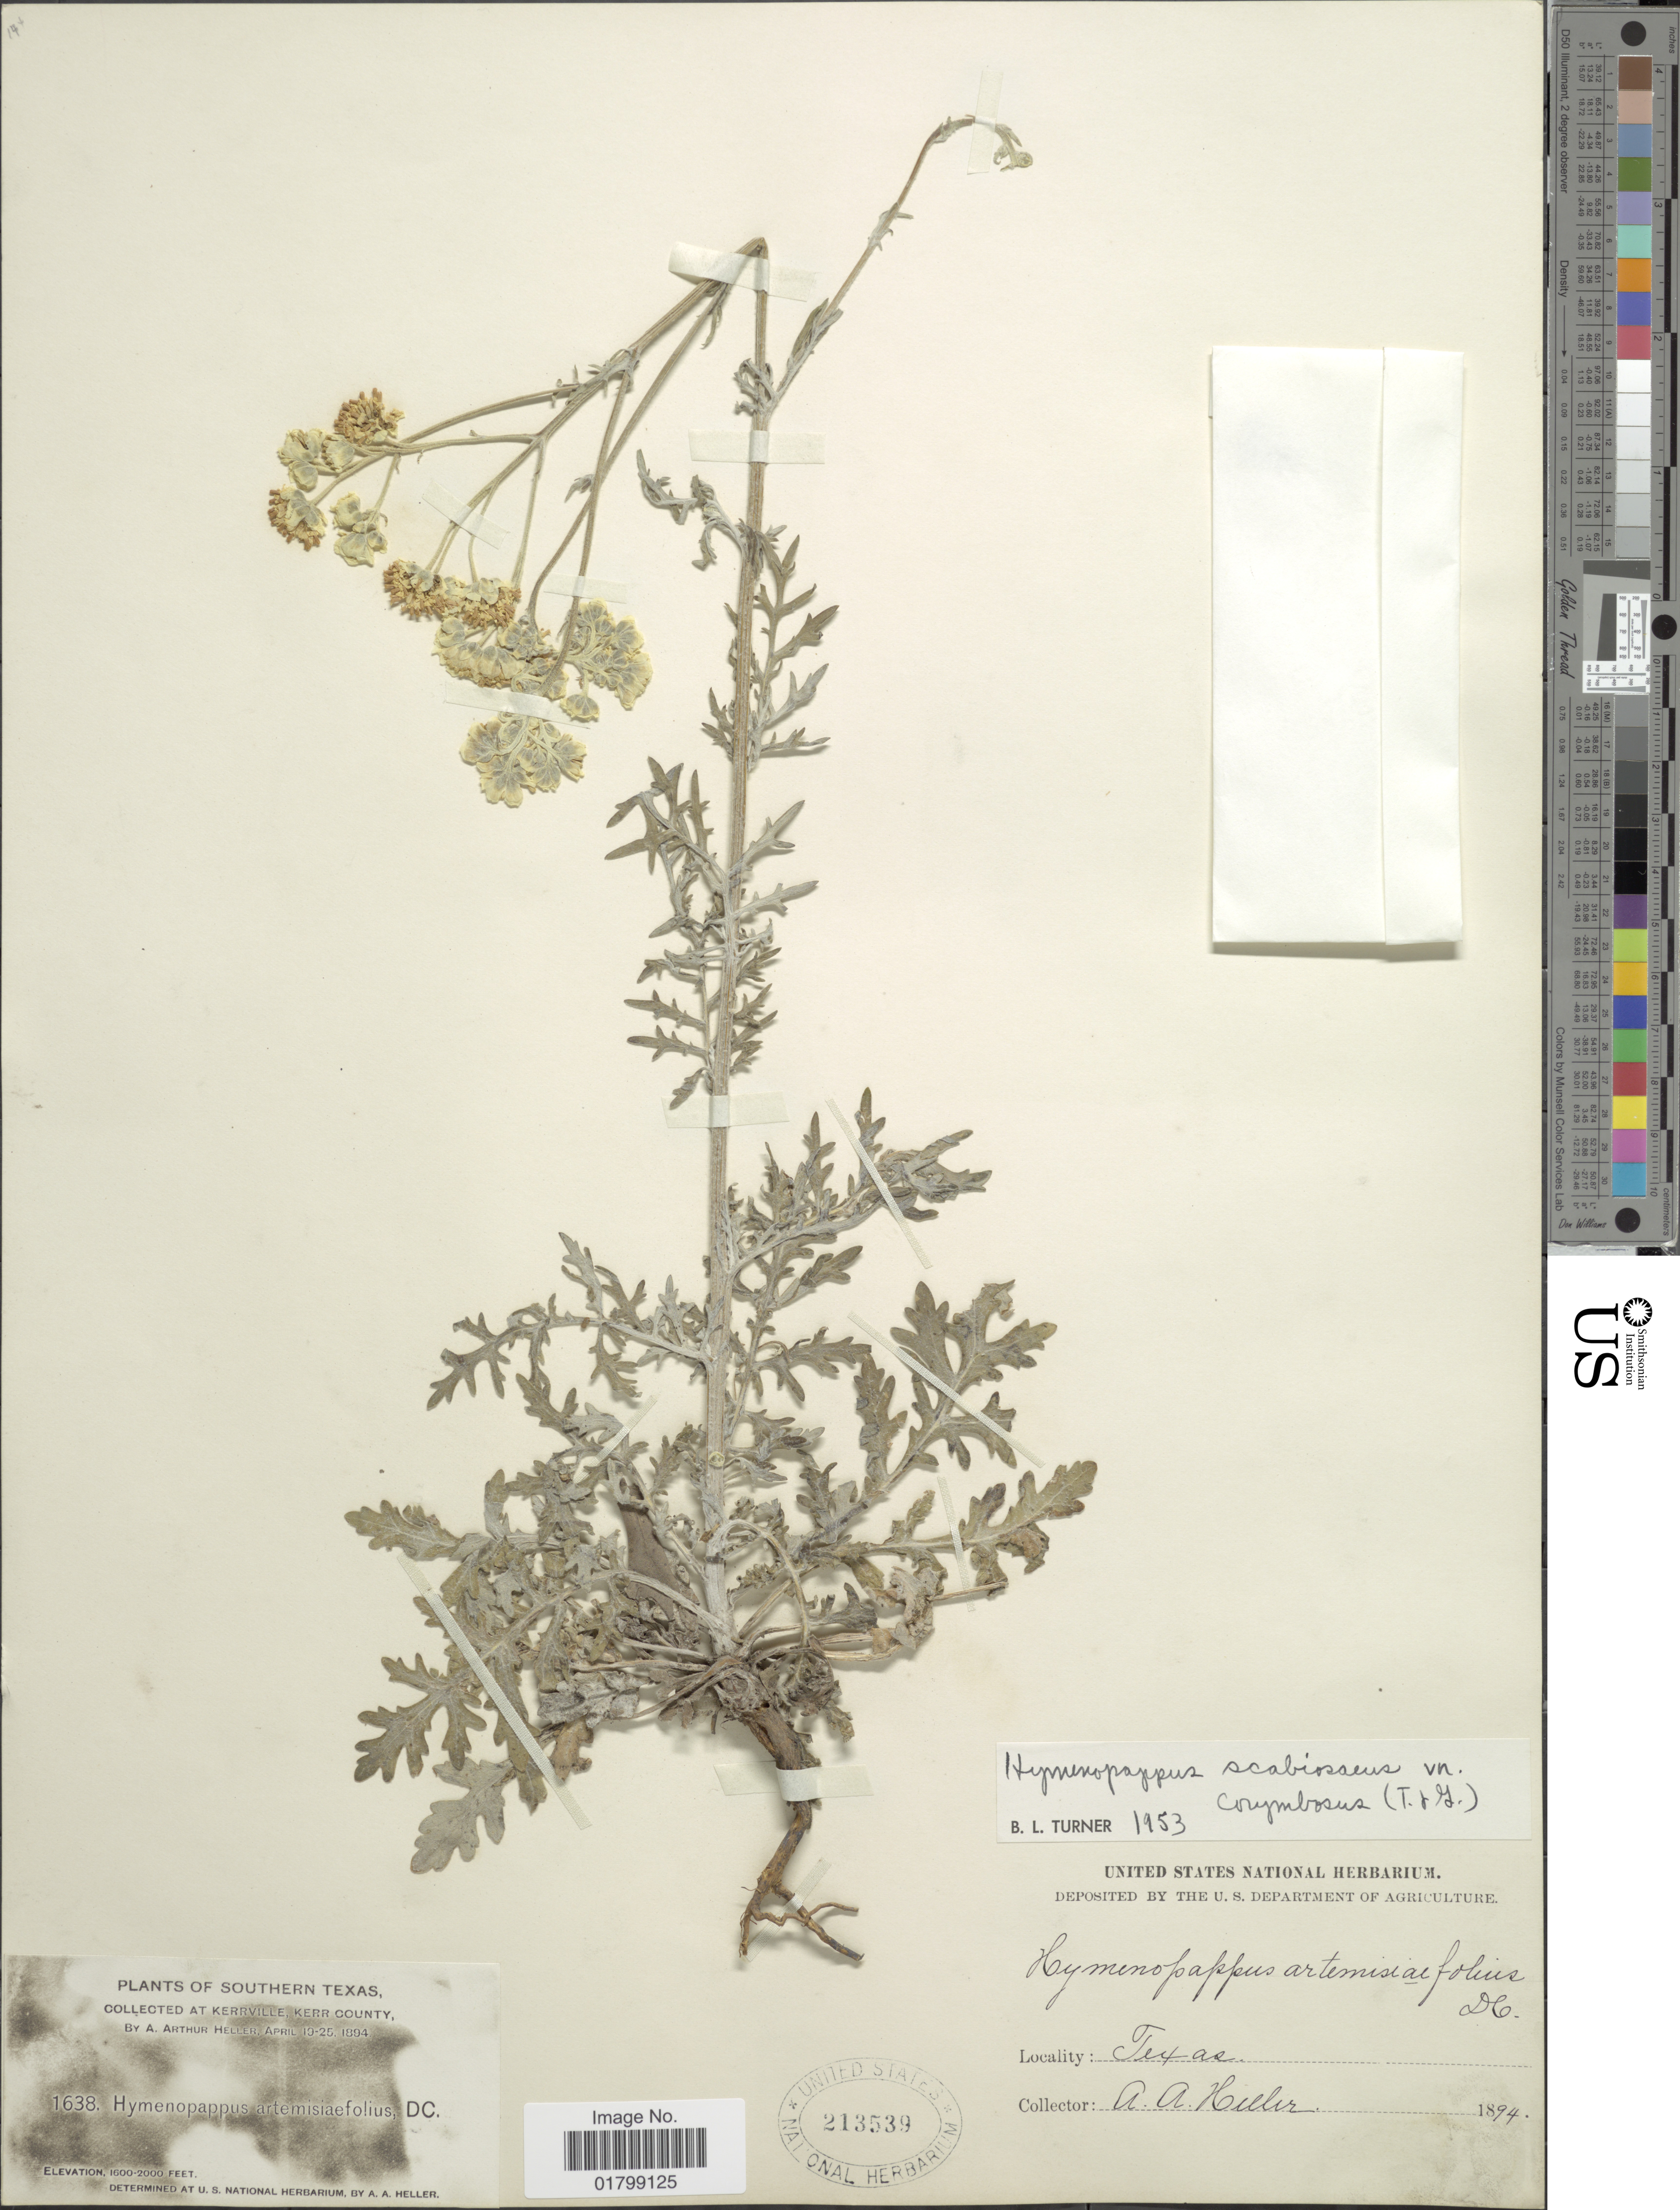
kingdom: Plantae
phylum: Tracheophyta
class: Magnoliopsida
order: Asterales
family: Asteraceae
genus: Hymenopappus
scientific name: Hymenopappus scabiosaeus var. corymbosus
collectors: A. A. Heller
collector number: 1638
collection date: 1894-04-19/1894-04-25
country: United States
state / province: Texas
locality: Southern Texas, Kerrville, Kerr County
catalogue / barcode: US 213539